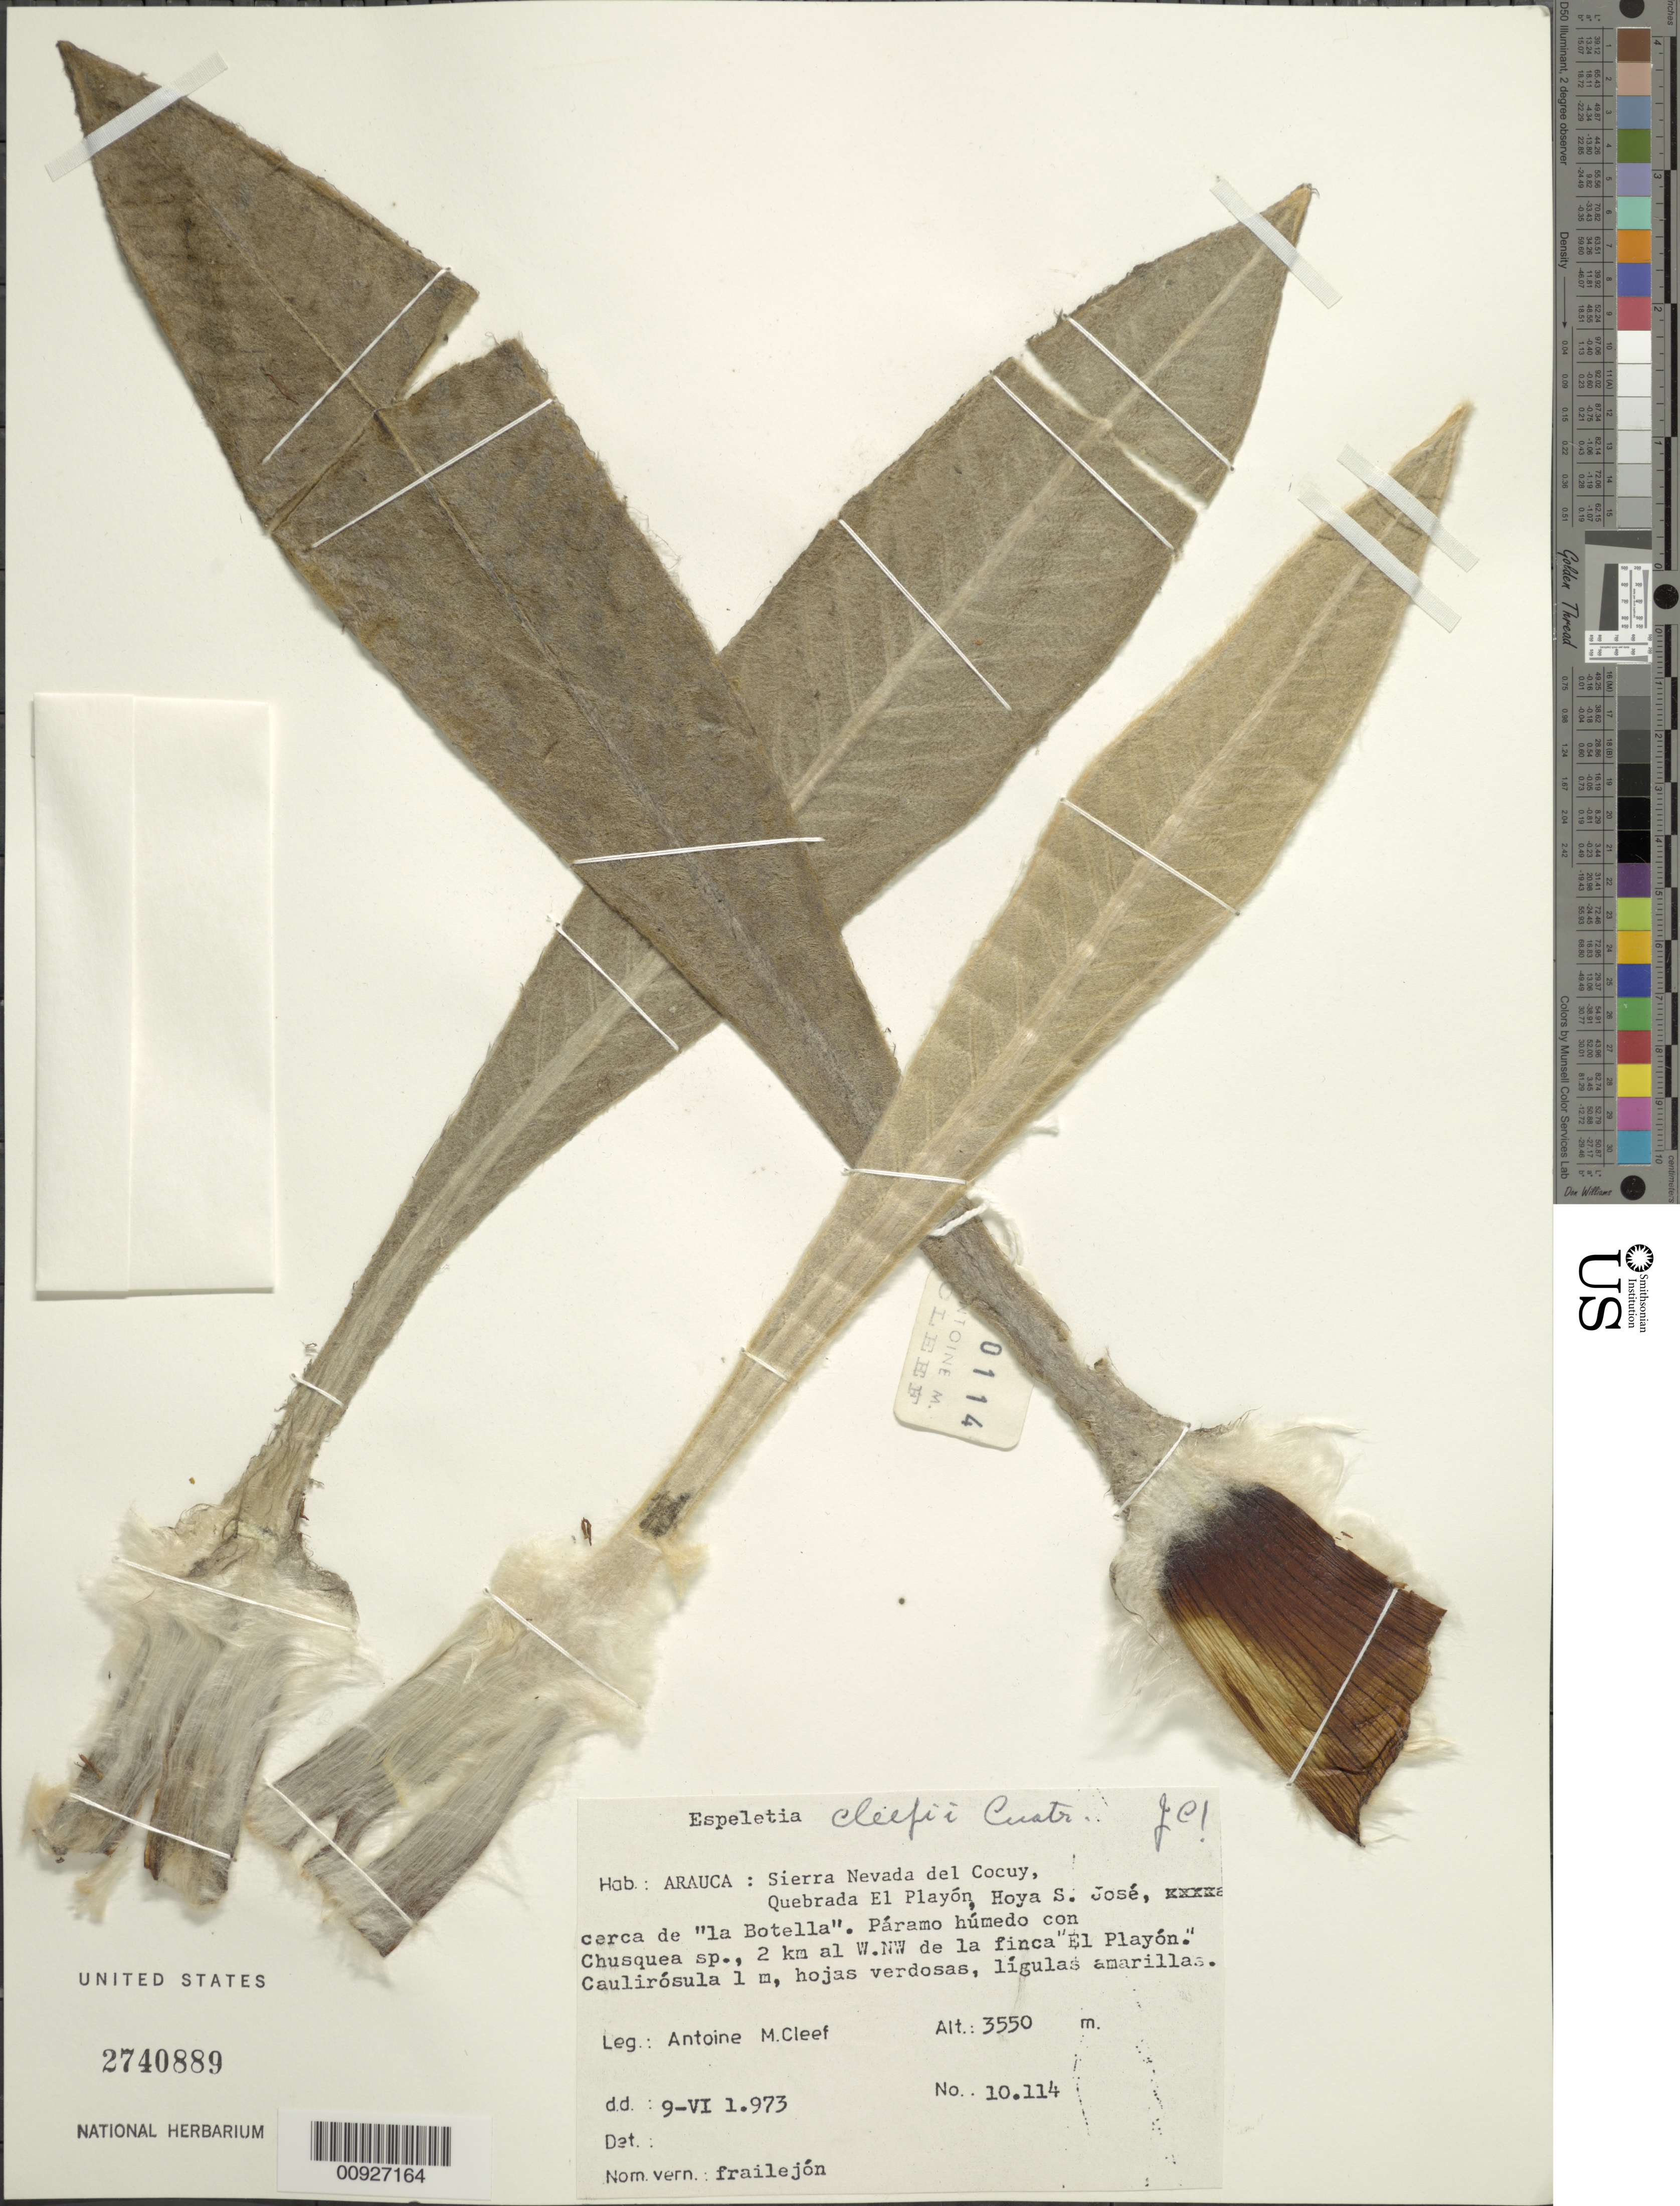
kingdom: Plantae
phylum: Tracheophyta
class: Magnoliopsida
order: Asterales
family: Asteraceae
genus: Espeletia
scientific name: Espeletia cleefii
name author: Cuatrec.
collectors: A. M. Cleef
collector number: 10114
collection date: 1973-06-09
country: Colombia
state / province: Arauca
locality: Sierra nevada del Cocuy, Quebrada El Playón, Hoya San José, cerca de"La Botella", 2 km al N.NW de la finca "El Playón".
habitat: Páramo húmedo con Chusquea sp.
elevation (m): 3550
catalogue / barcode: US 2740889